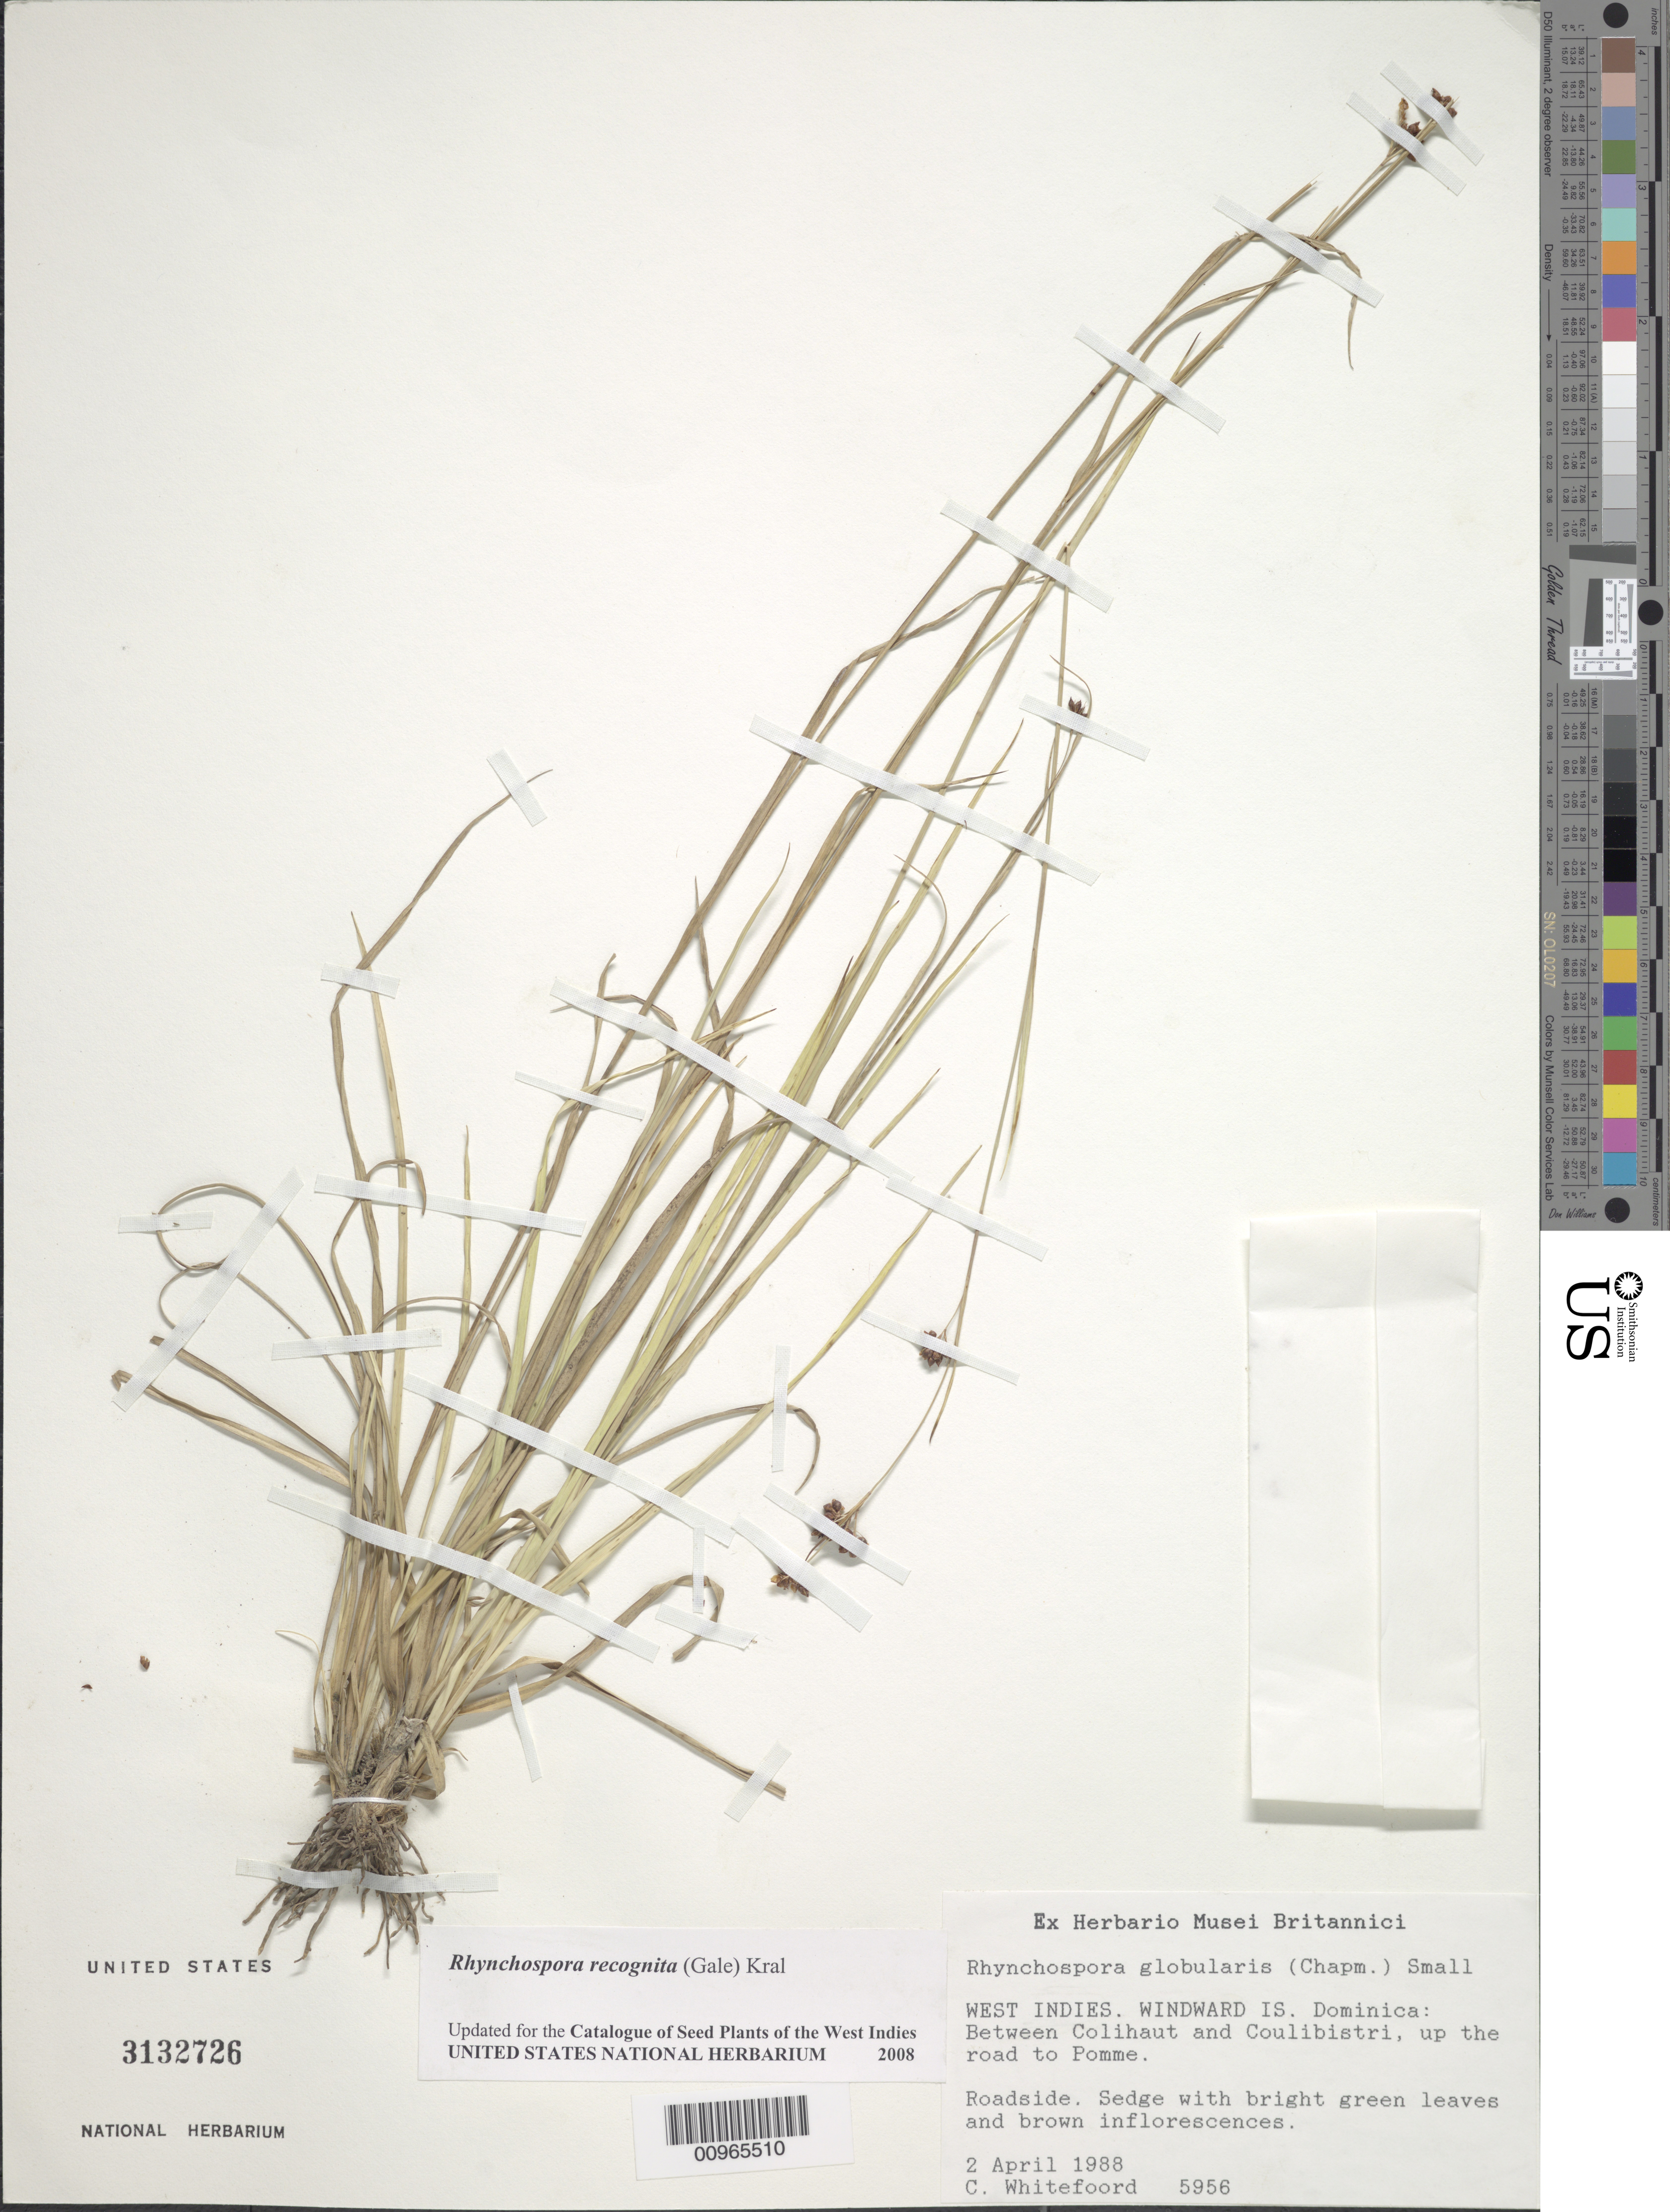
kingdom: Plantae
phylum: Tracheophyta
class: Liliopsida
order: Poales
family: Cyperaceae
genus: Rhynchospora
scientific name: Rhynchospora recognita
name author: (Gale) Kral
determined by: Strong, M. T., (US), Smithsonian Institution - National Museum of Natural History (UNITED STATES)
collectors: C. Whitefoord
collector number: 5956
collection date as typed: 02 Apr 1988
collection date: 1988-04-02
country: Dominica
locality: Between Colihaut and Coulibistri, up the road to Pomme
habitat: Roadside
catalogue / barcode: US 3132726